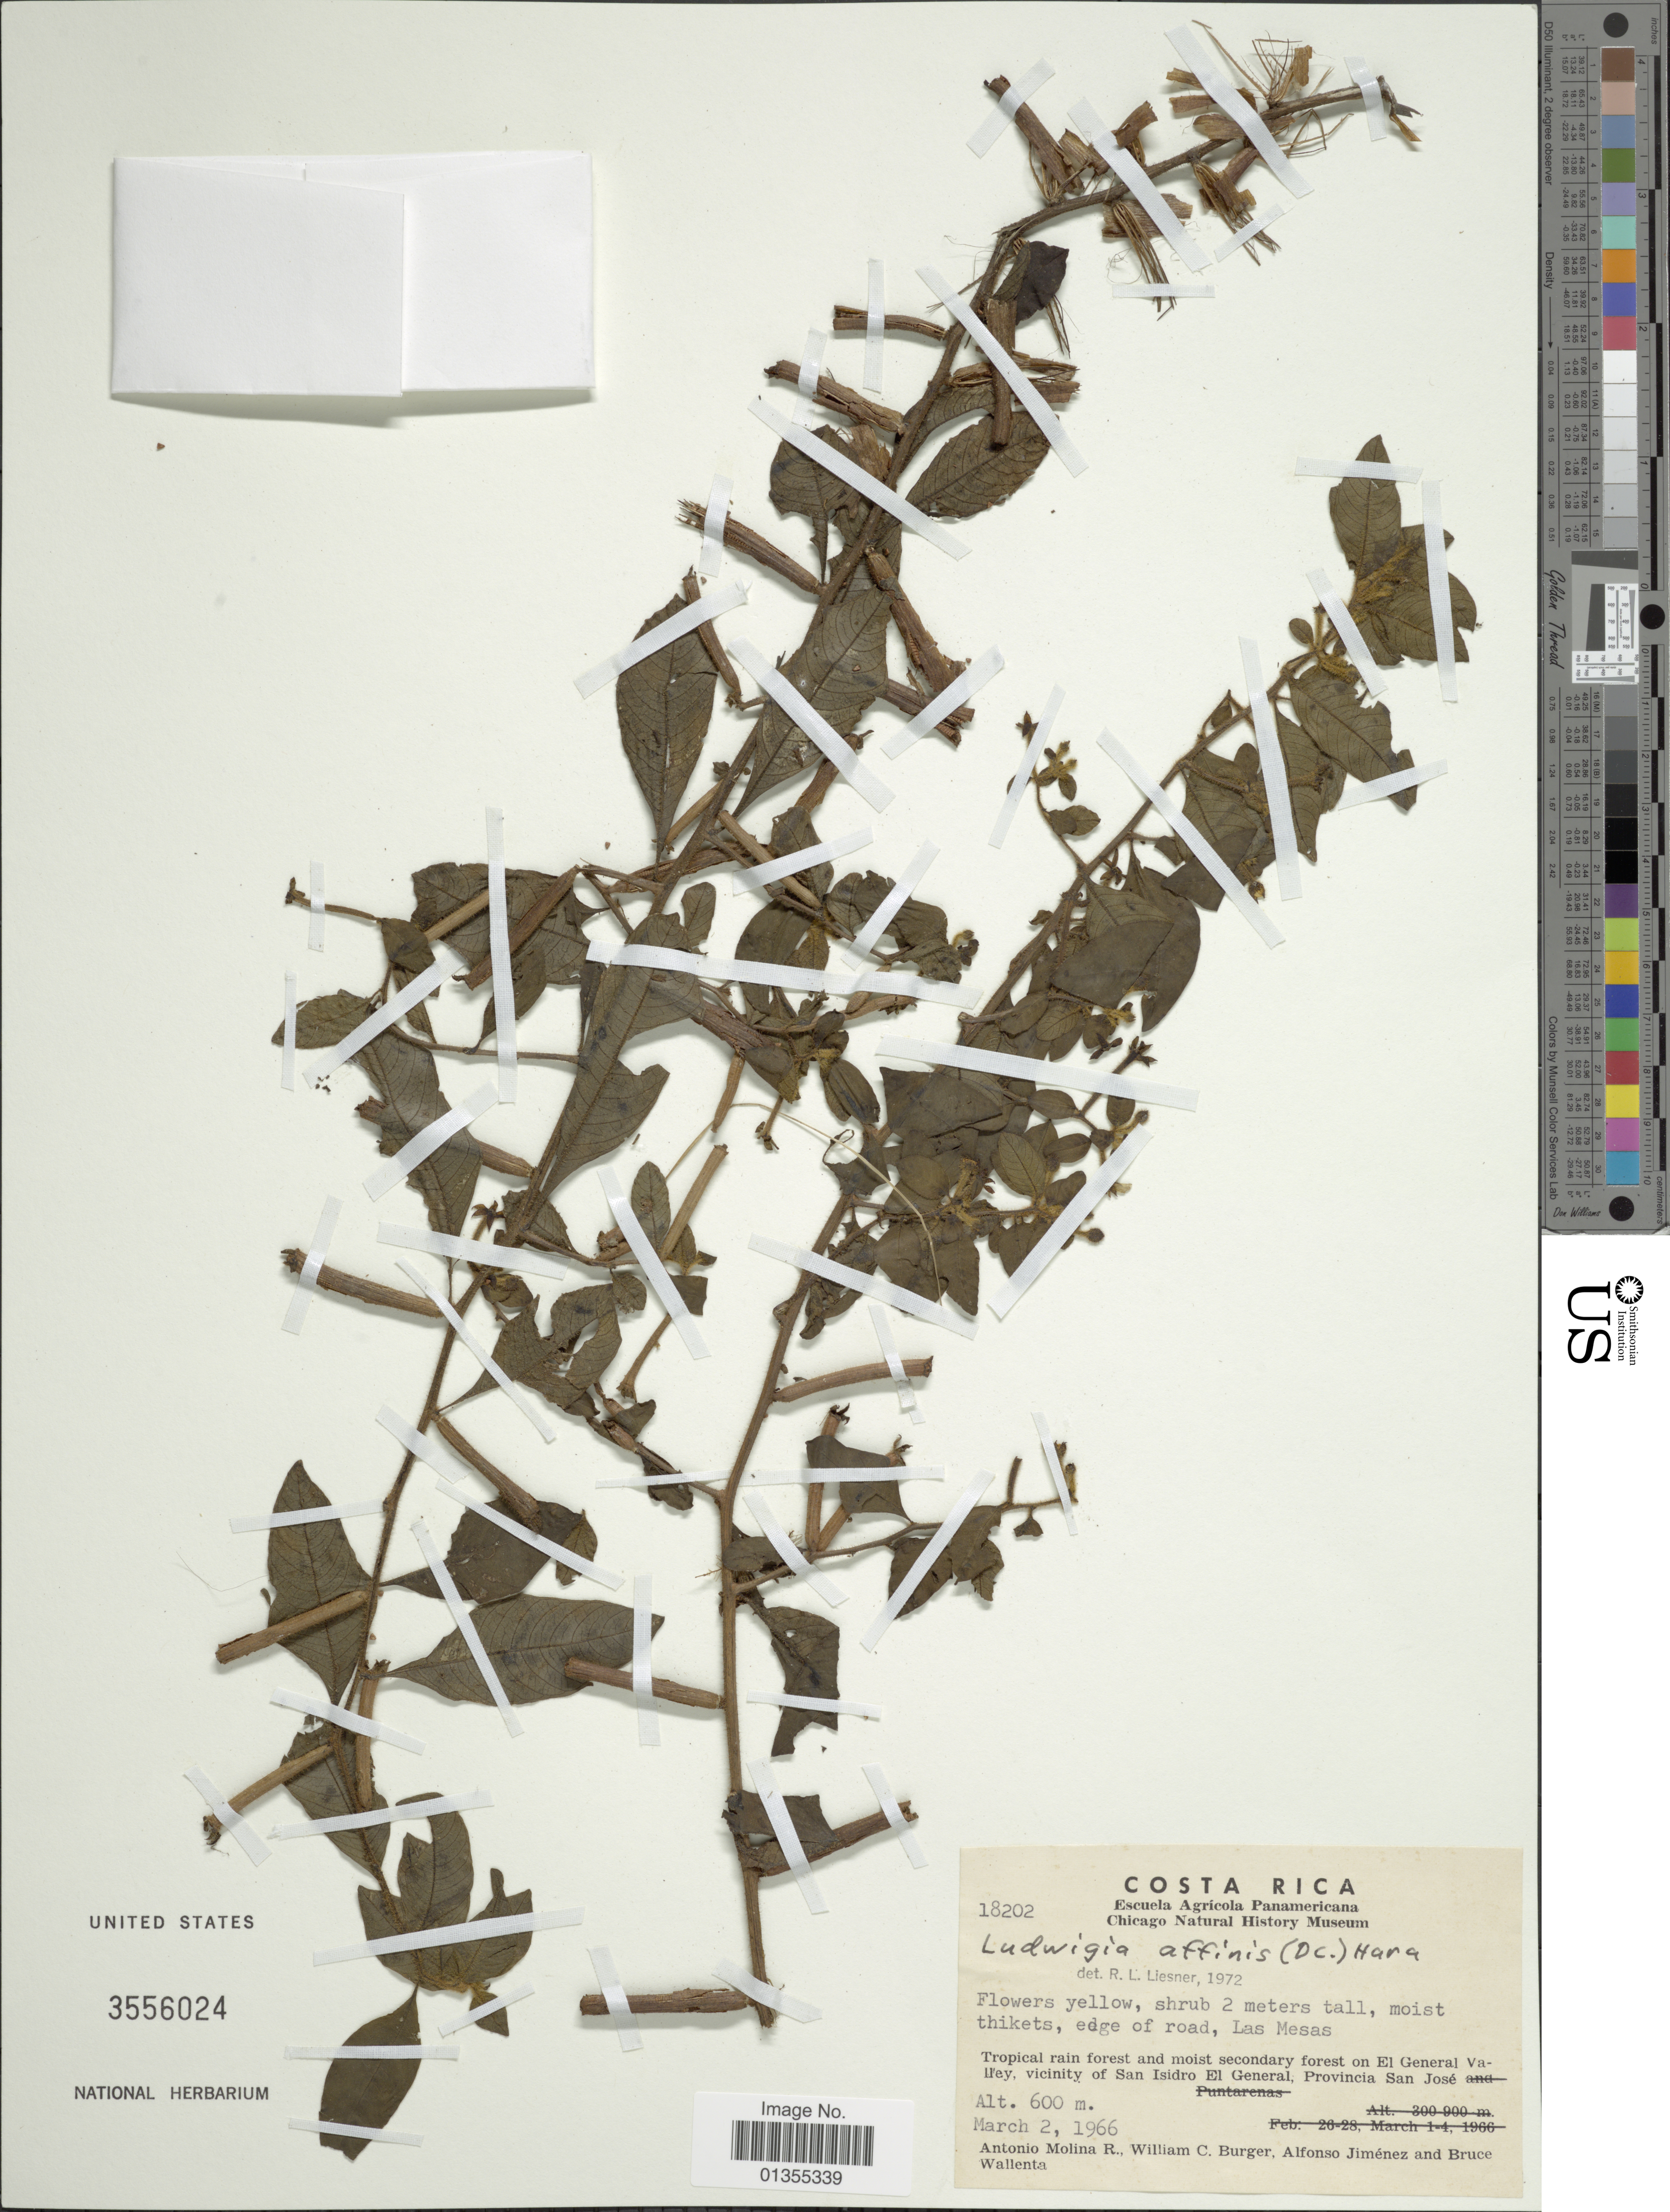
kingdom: Plantae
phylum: Tracheophyta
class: Magnoliopsida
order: Myrtales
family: Onagraceae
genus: Ludwigia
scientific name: Ludwigia affinis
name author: (DC.) H. Hara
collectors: A. Molina R., W. Burger, A. Jiménez & B. Wallenta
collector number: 18202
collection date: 1966-03-02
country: Costa Rica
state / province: San José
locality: Tropical rain forest and moist secondary forest on El General Valley, vicinity of San Isidro El General, Provincia San José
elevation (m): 600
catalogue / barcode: US 3556024